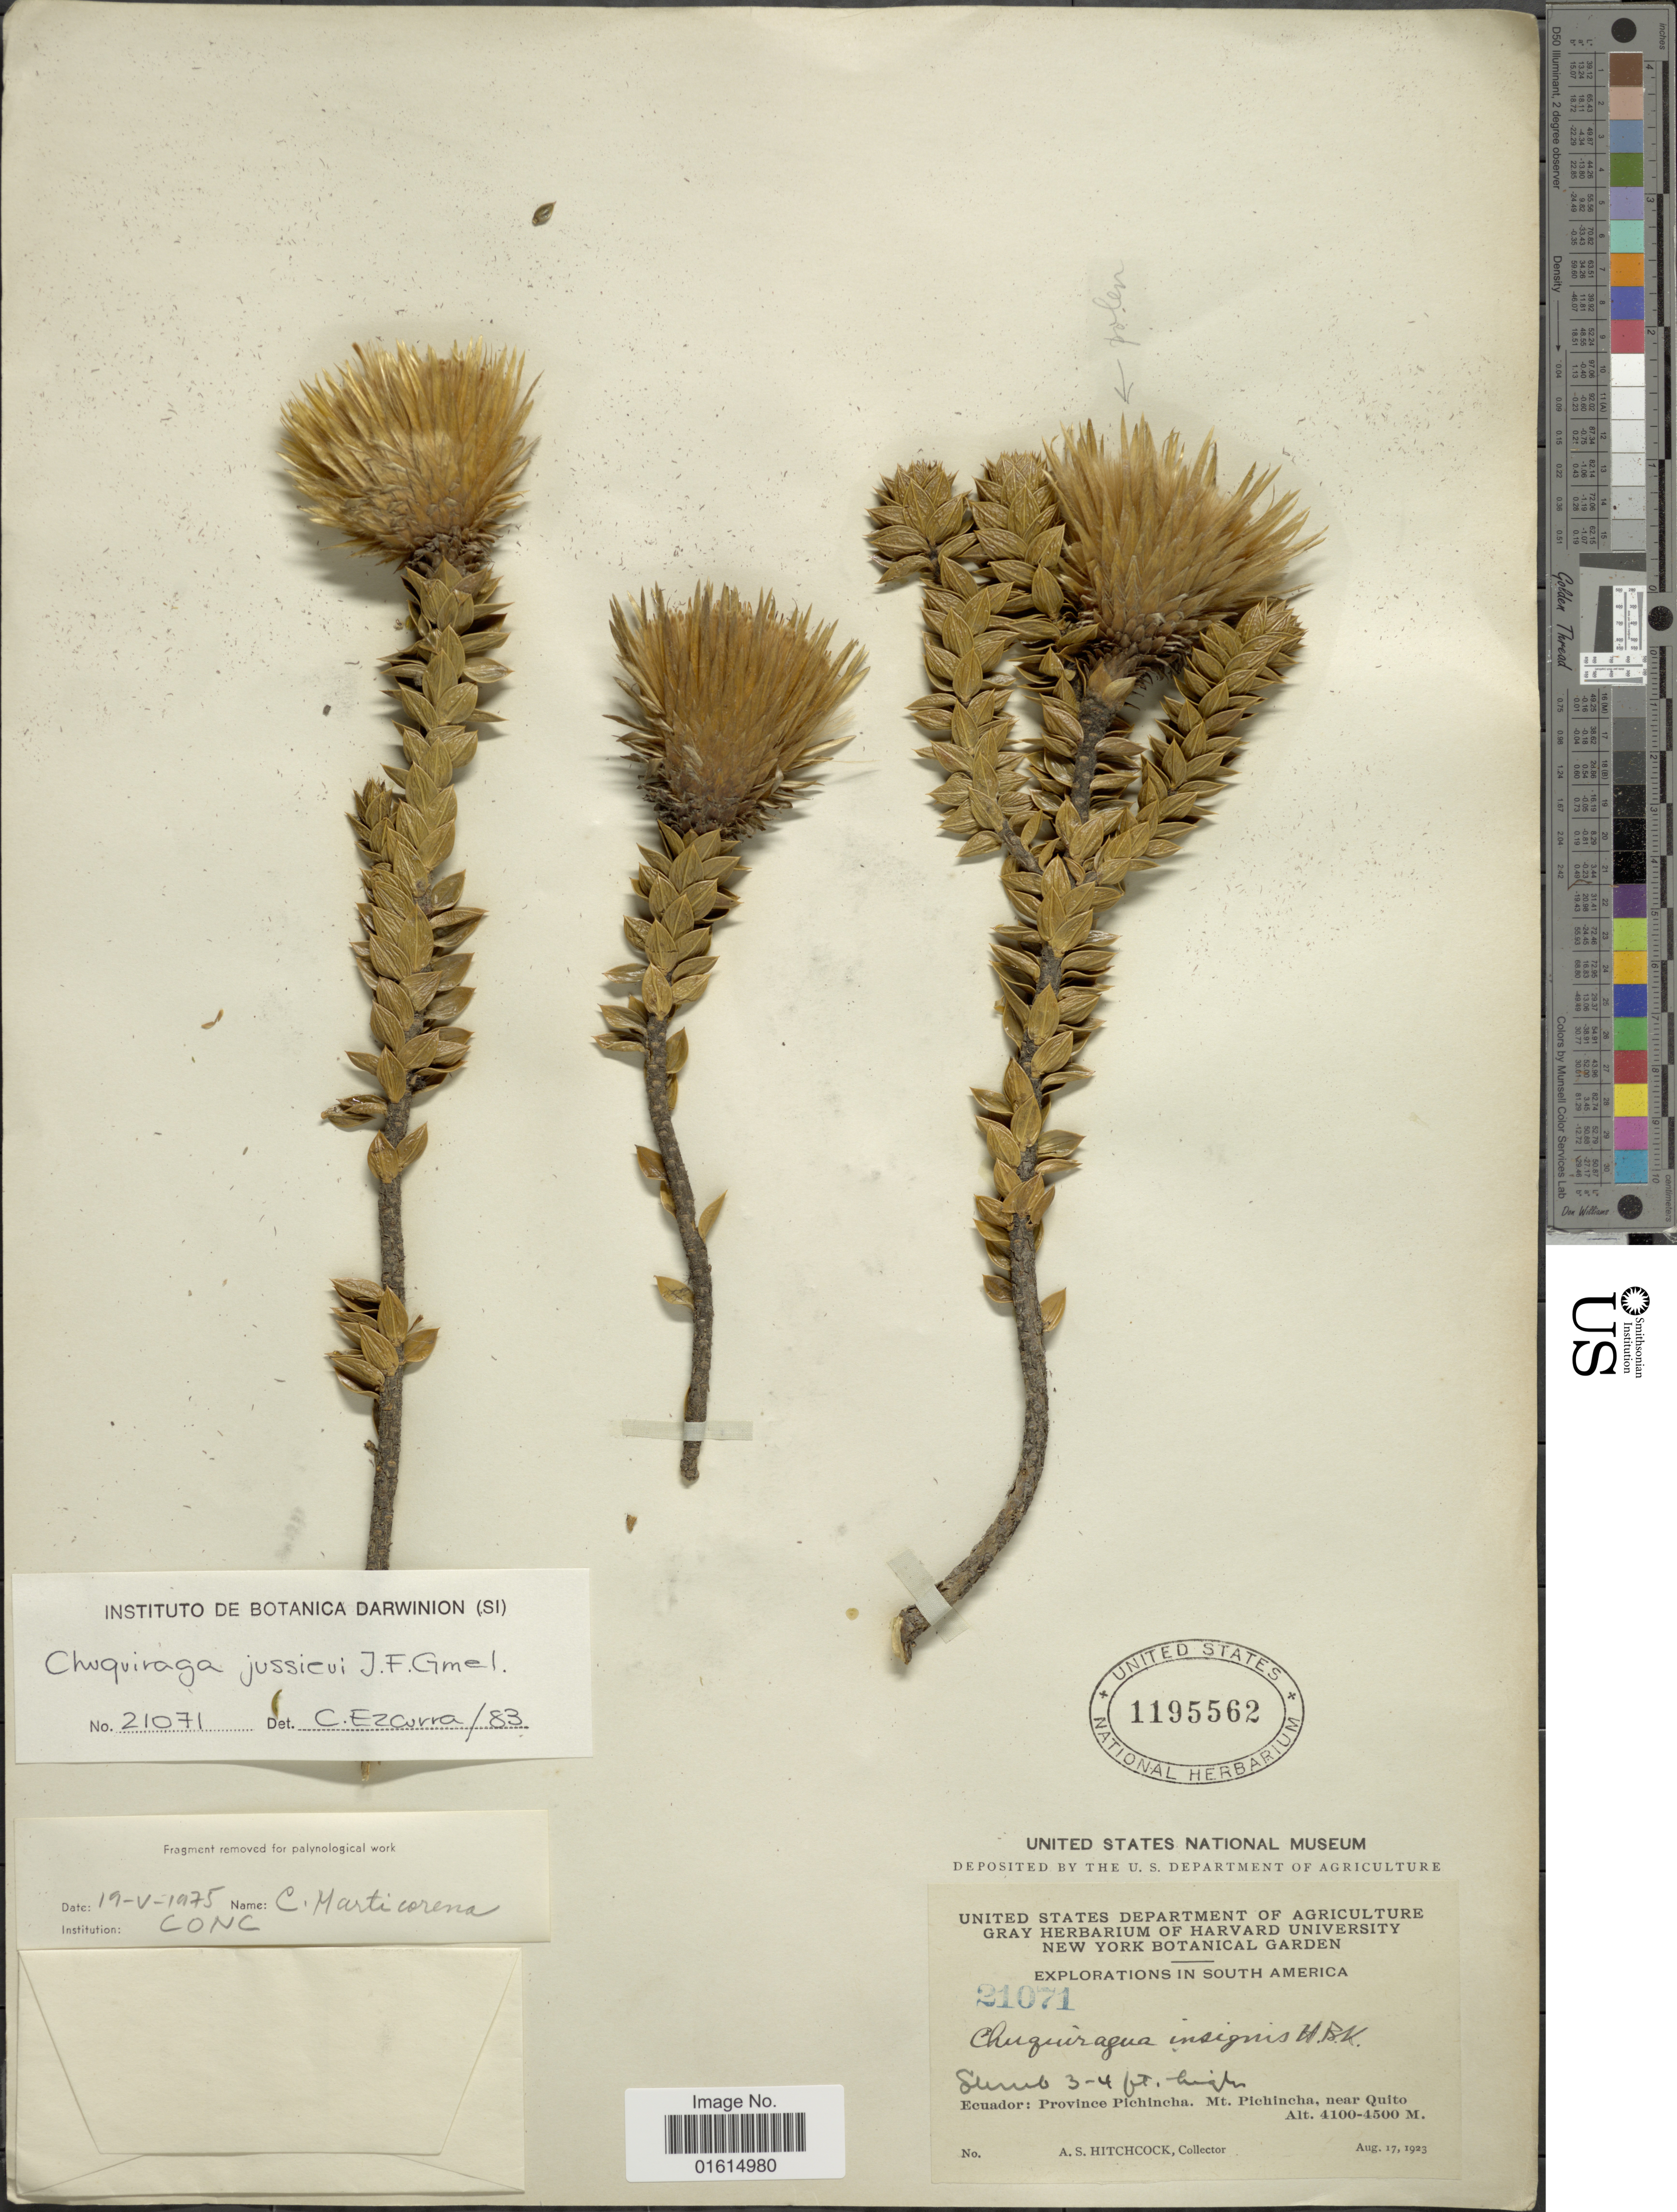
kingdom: Plantae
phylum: Tracheophyta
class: Magnoliopsida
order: Asterales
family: Asteraceae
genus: Chuquiraga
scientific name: Chuquiraga jussieui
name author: J.F. Gmel.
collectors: A. S. Hitchcock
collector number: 21071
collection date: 1923-08-17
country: Ecuador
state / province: Pichincha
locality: South America, Province Pichincha, Mt. Pichincha, near Quito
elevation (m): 4100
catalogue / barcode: US 1195562